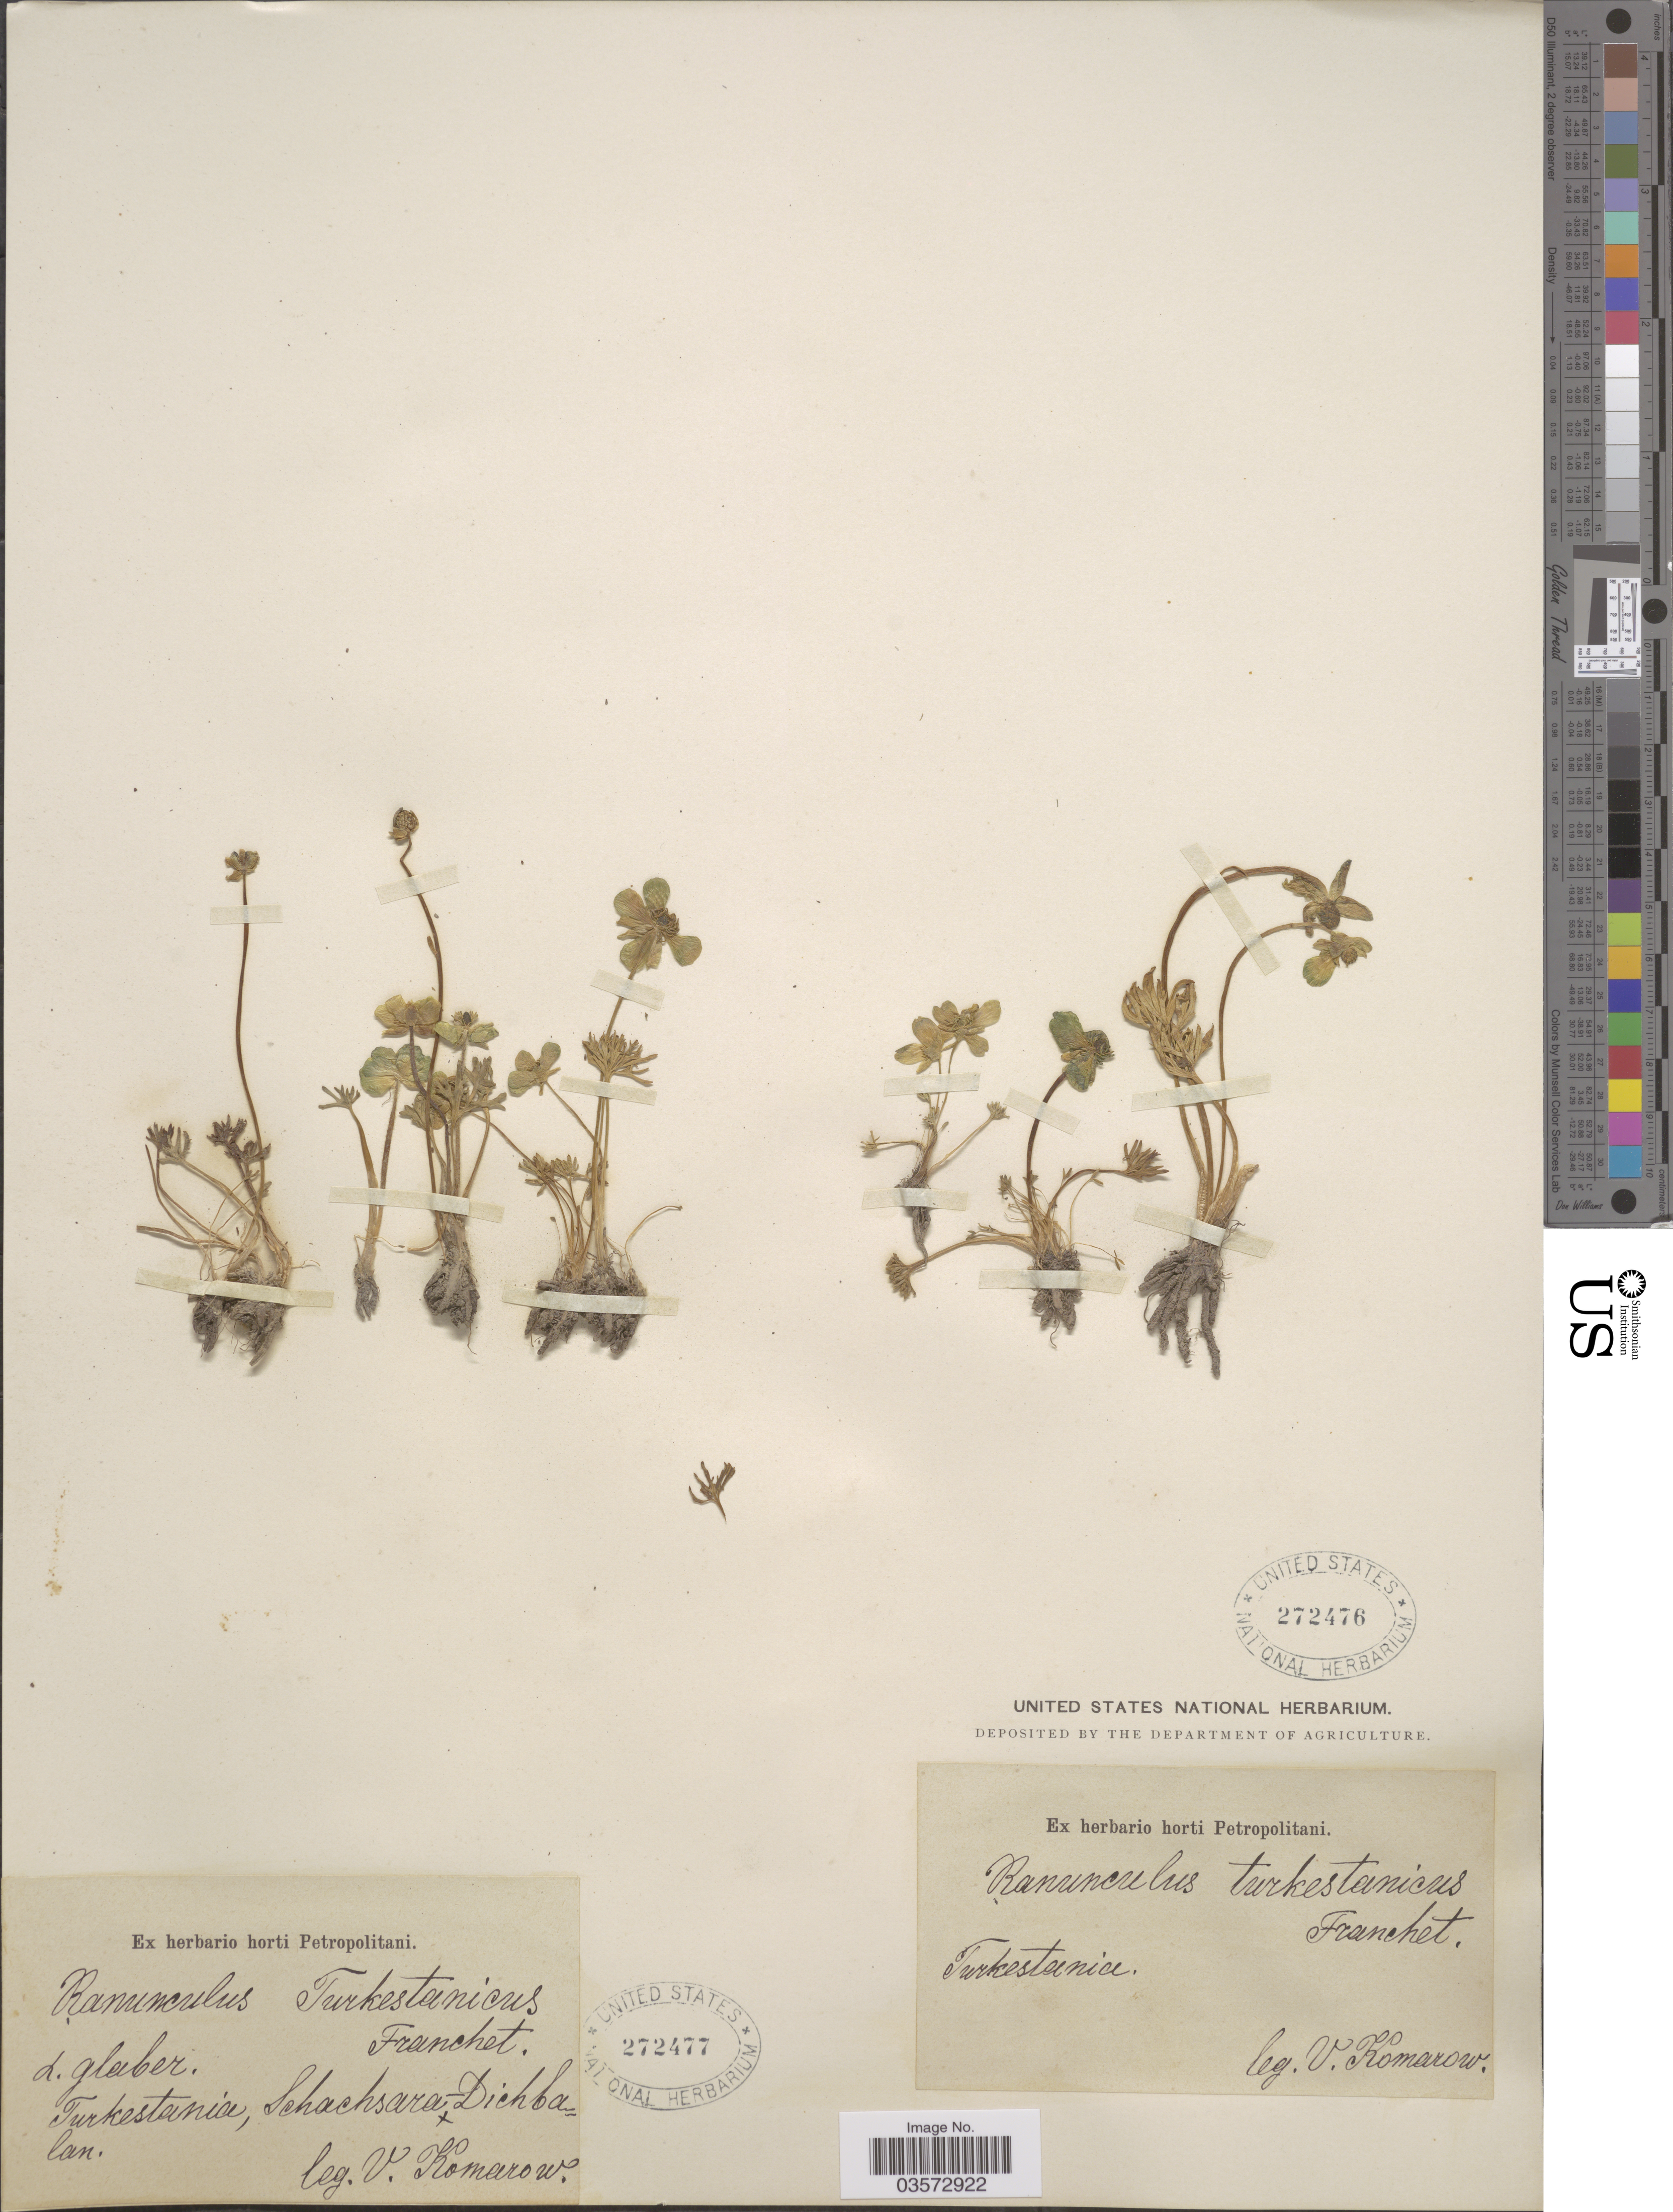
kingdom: Plantae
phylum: Tracheophyta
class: Magnoliopsida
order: Ranunculales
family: Ranunculaceae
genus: Ranunculus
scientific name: Ranunculus turkestanicus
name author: Franch.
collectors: V. L. Komarov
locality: Turkestania. Schachsara-Dichlalan [interpreted].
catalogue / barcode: US 272477